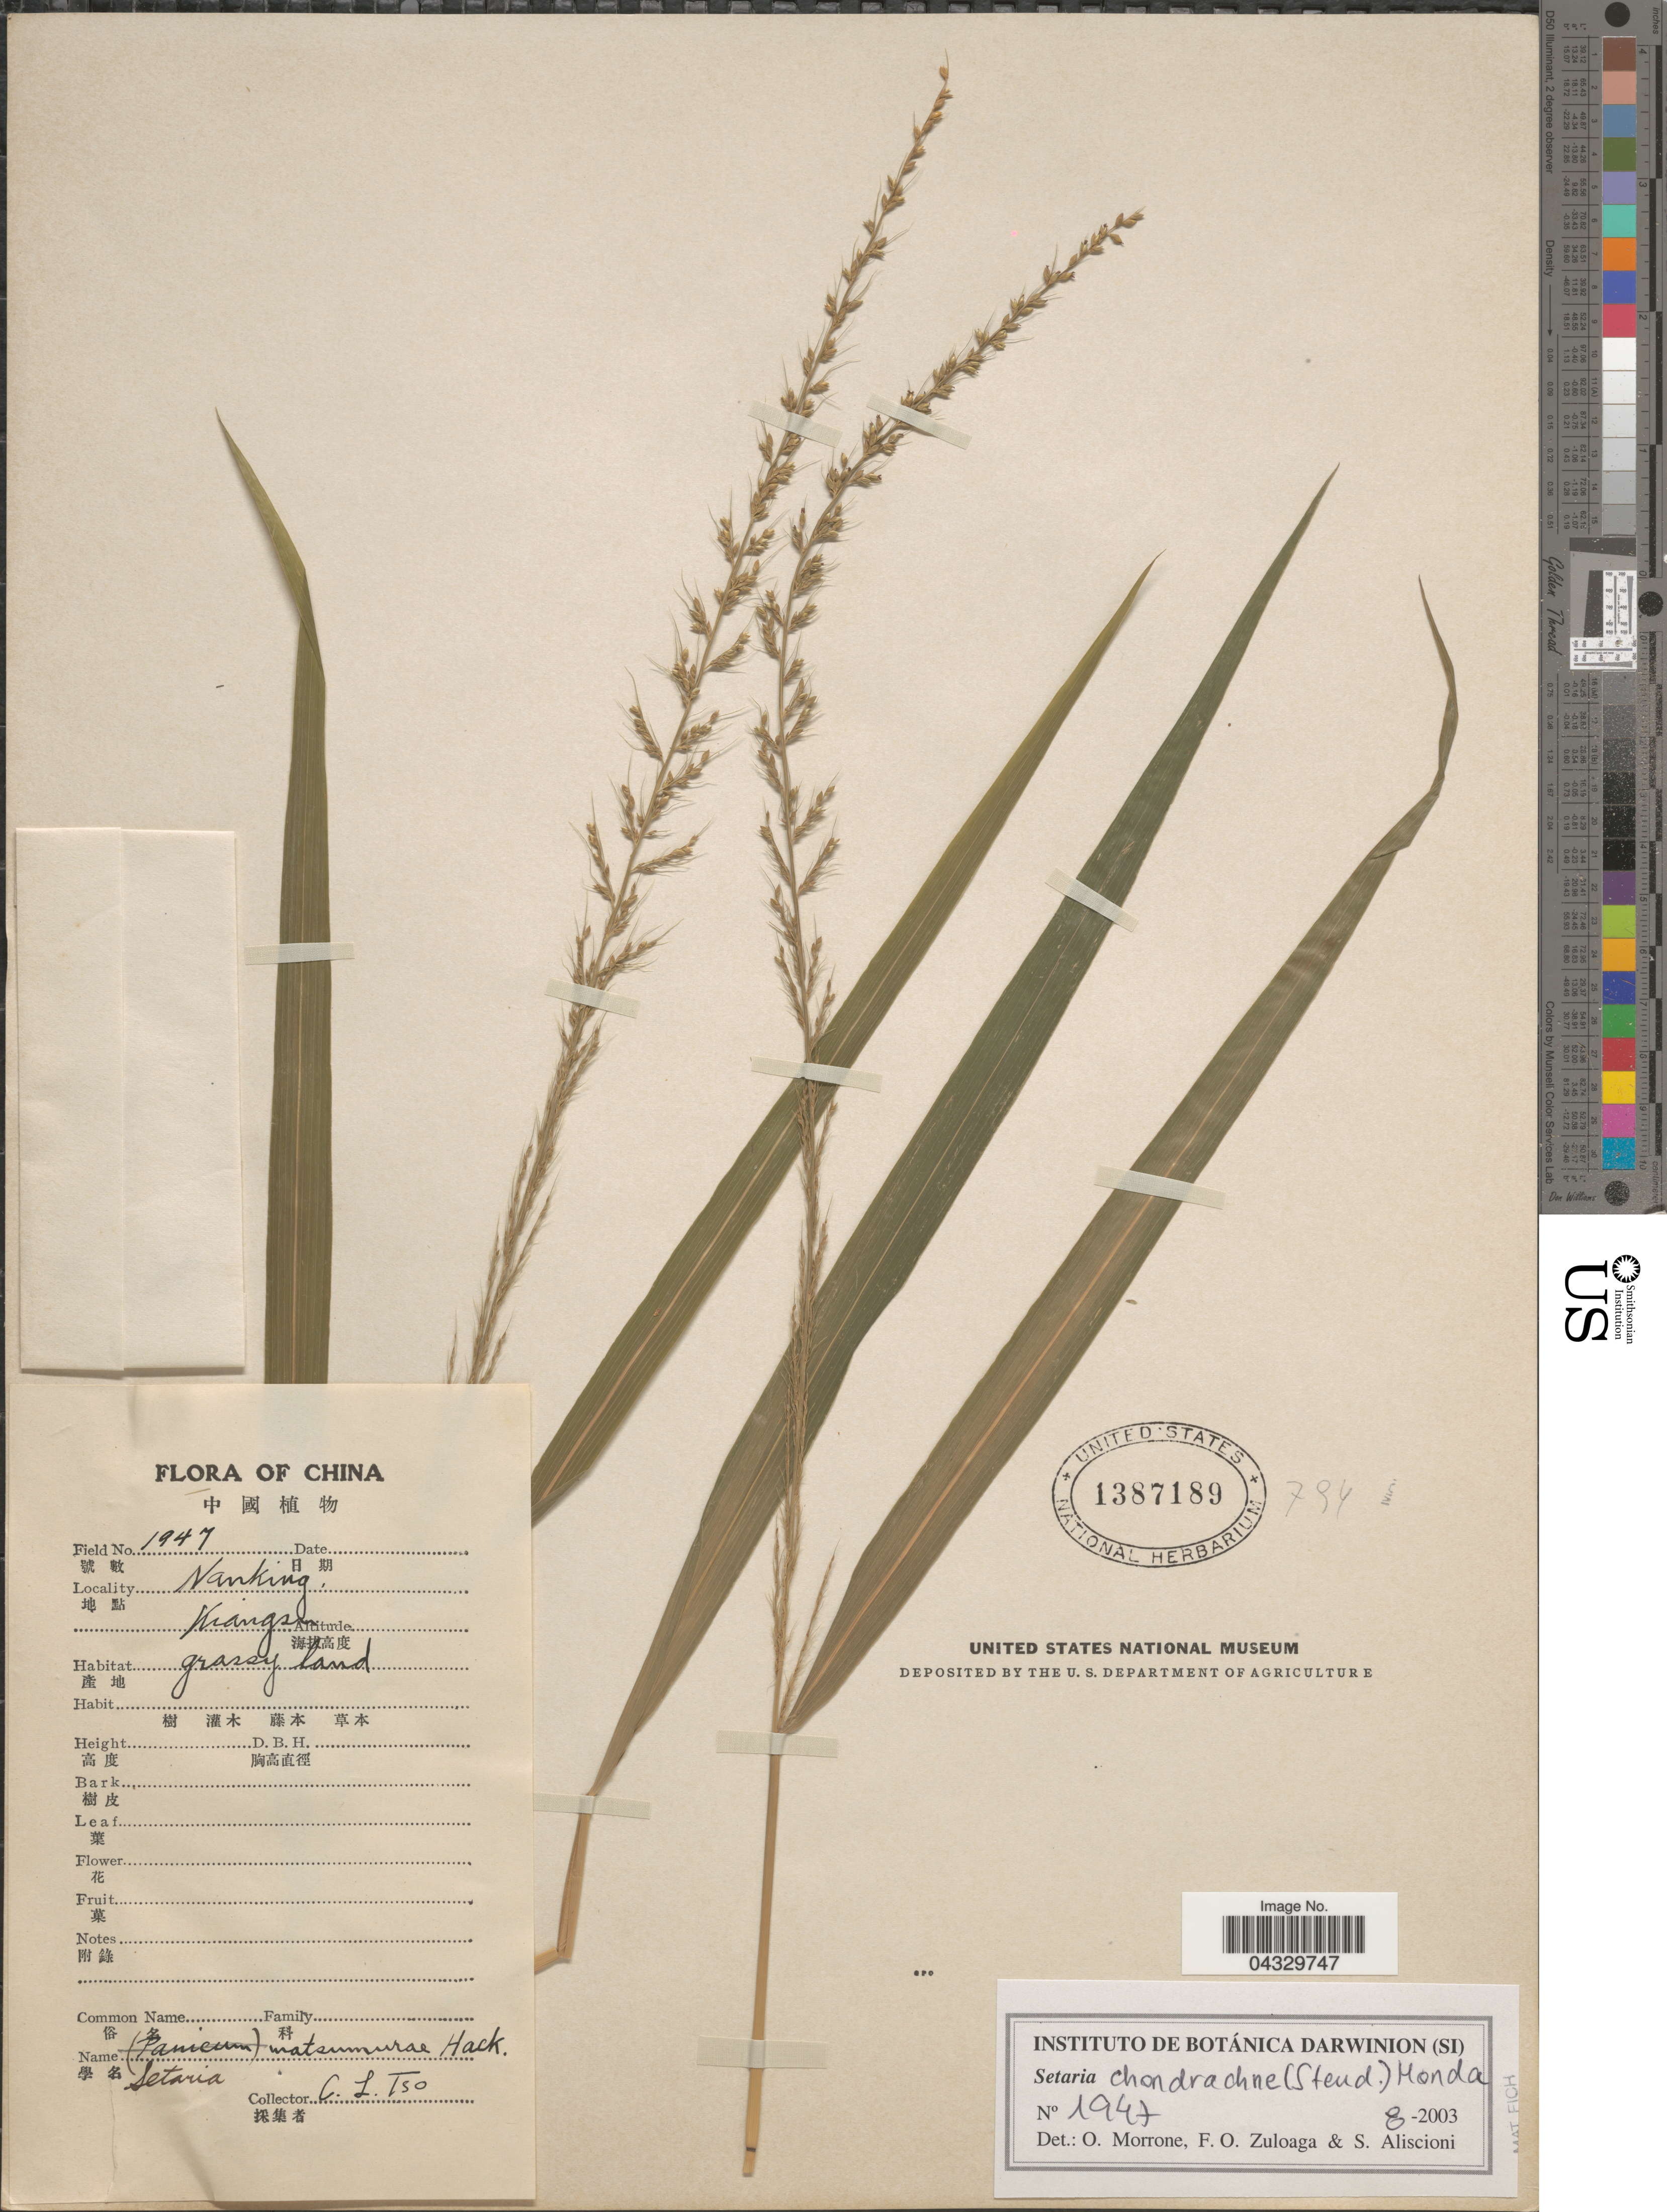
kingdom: Plantae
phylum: Tracheophyta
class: Liliopsida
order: Poales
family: Poaceae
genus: Setaria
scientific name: Setaria chondrachne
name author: (Steud.) Honda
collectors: C. Tso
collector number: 1947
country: China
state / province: Jiangsu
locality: Nanking. Kiangsu.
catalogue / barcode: US 1387189